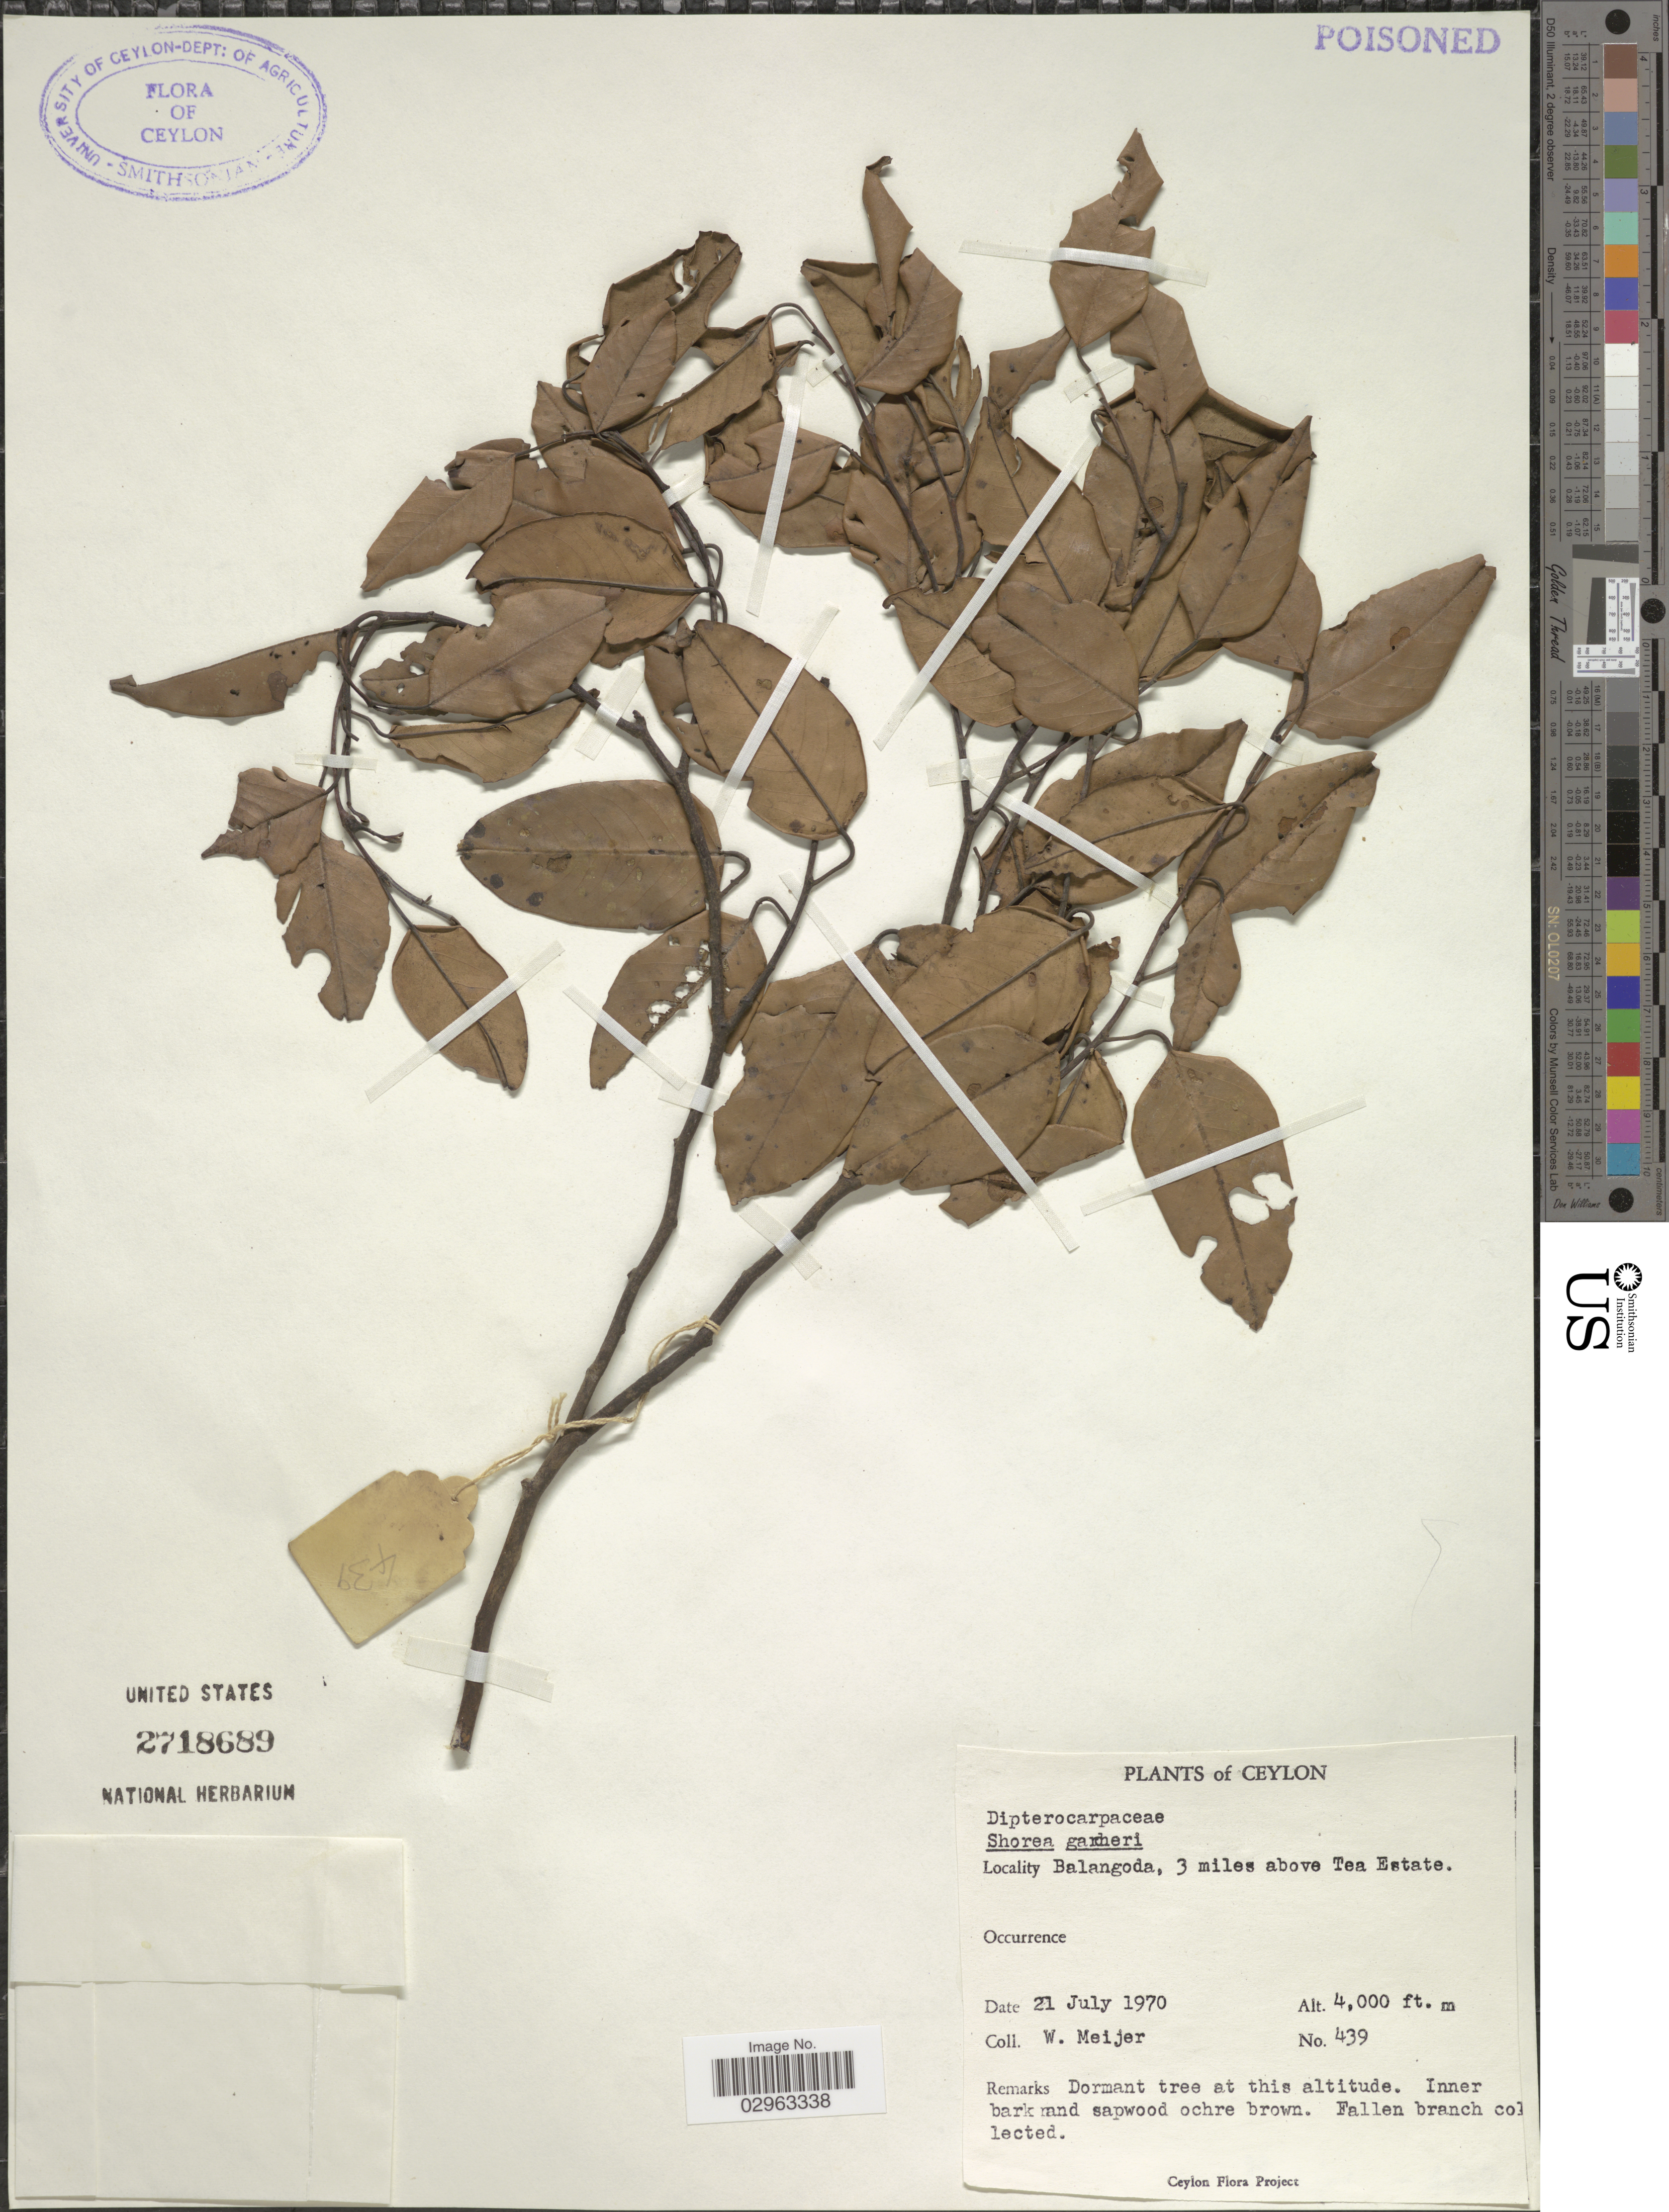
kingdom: Plantae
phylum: Tracheophyta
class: Magnoliopsida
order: Malvales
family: Dipterocarpaceae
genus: Doona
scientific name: Doona gardneri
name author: Thwaites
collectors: W. Meijer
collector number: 439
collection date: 1970-07-21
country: Sri Lanka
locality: Ceylon, Balangoda, 3 miles above Tea Estate.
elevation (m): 1219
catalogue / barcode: US 2718689